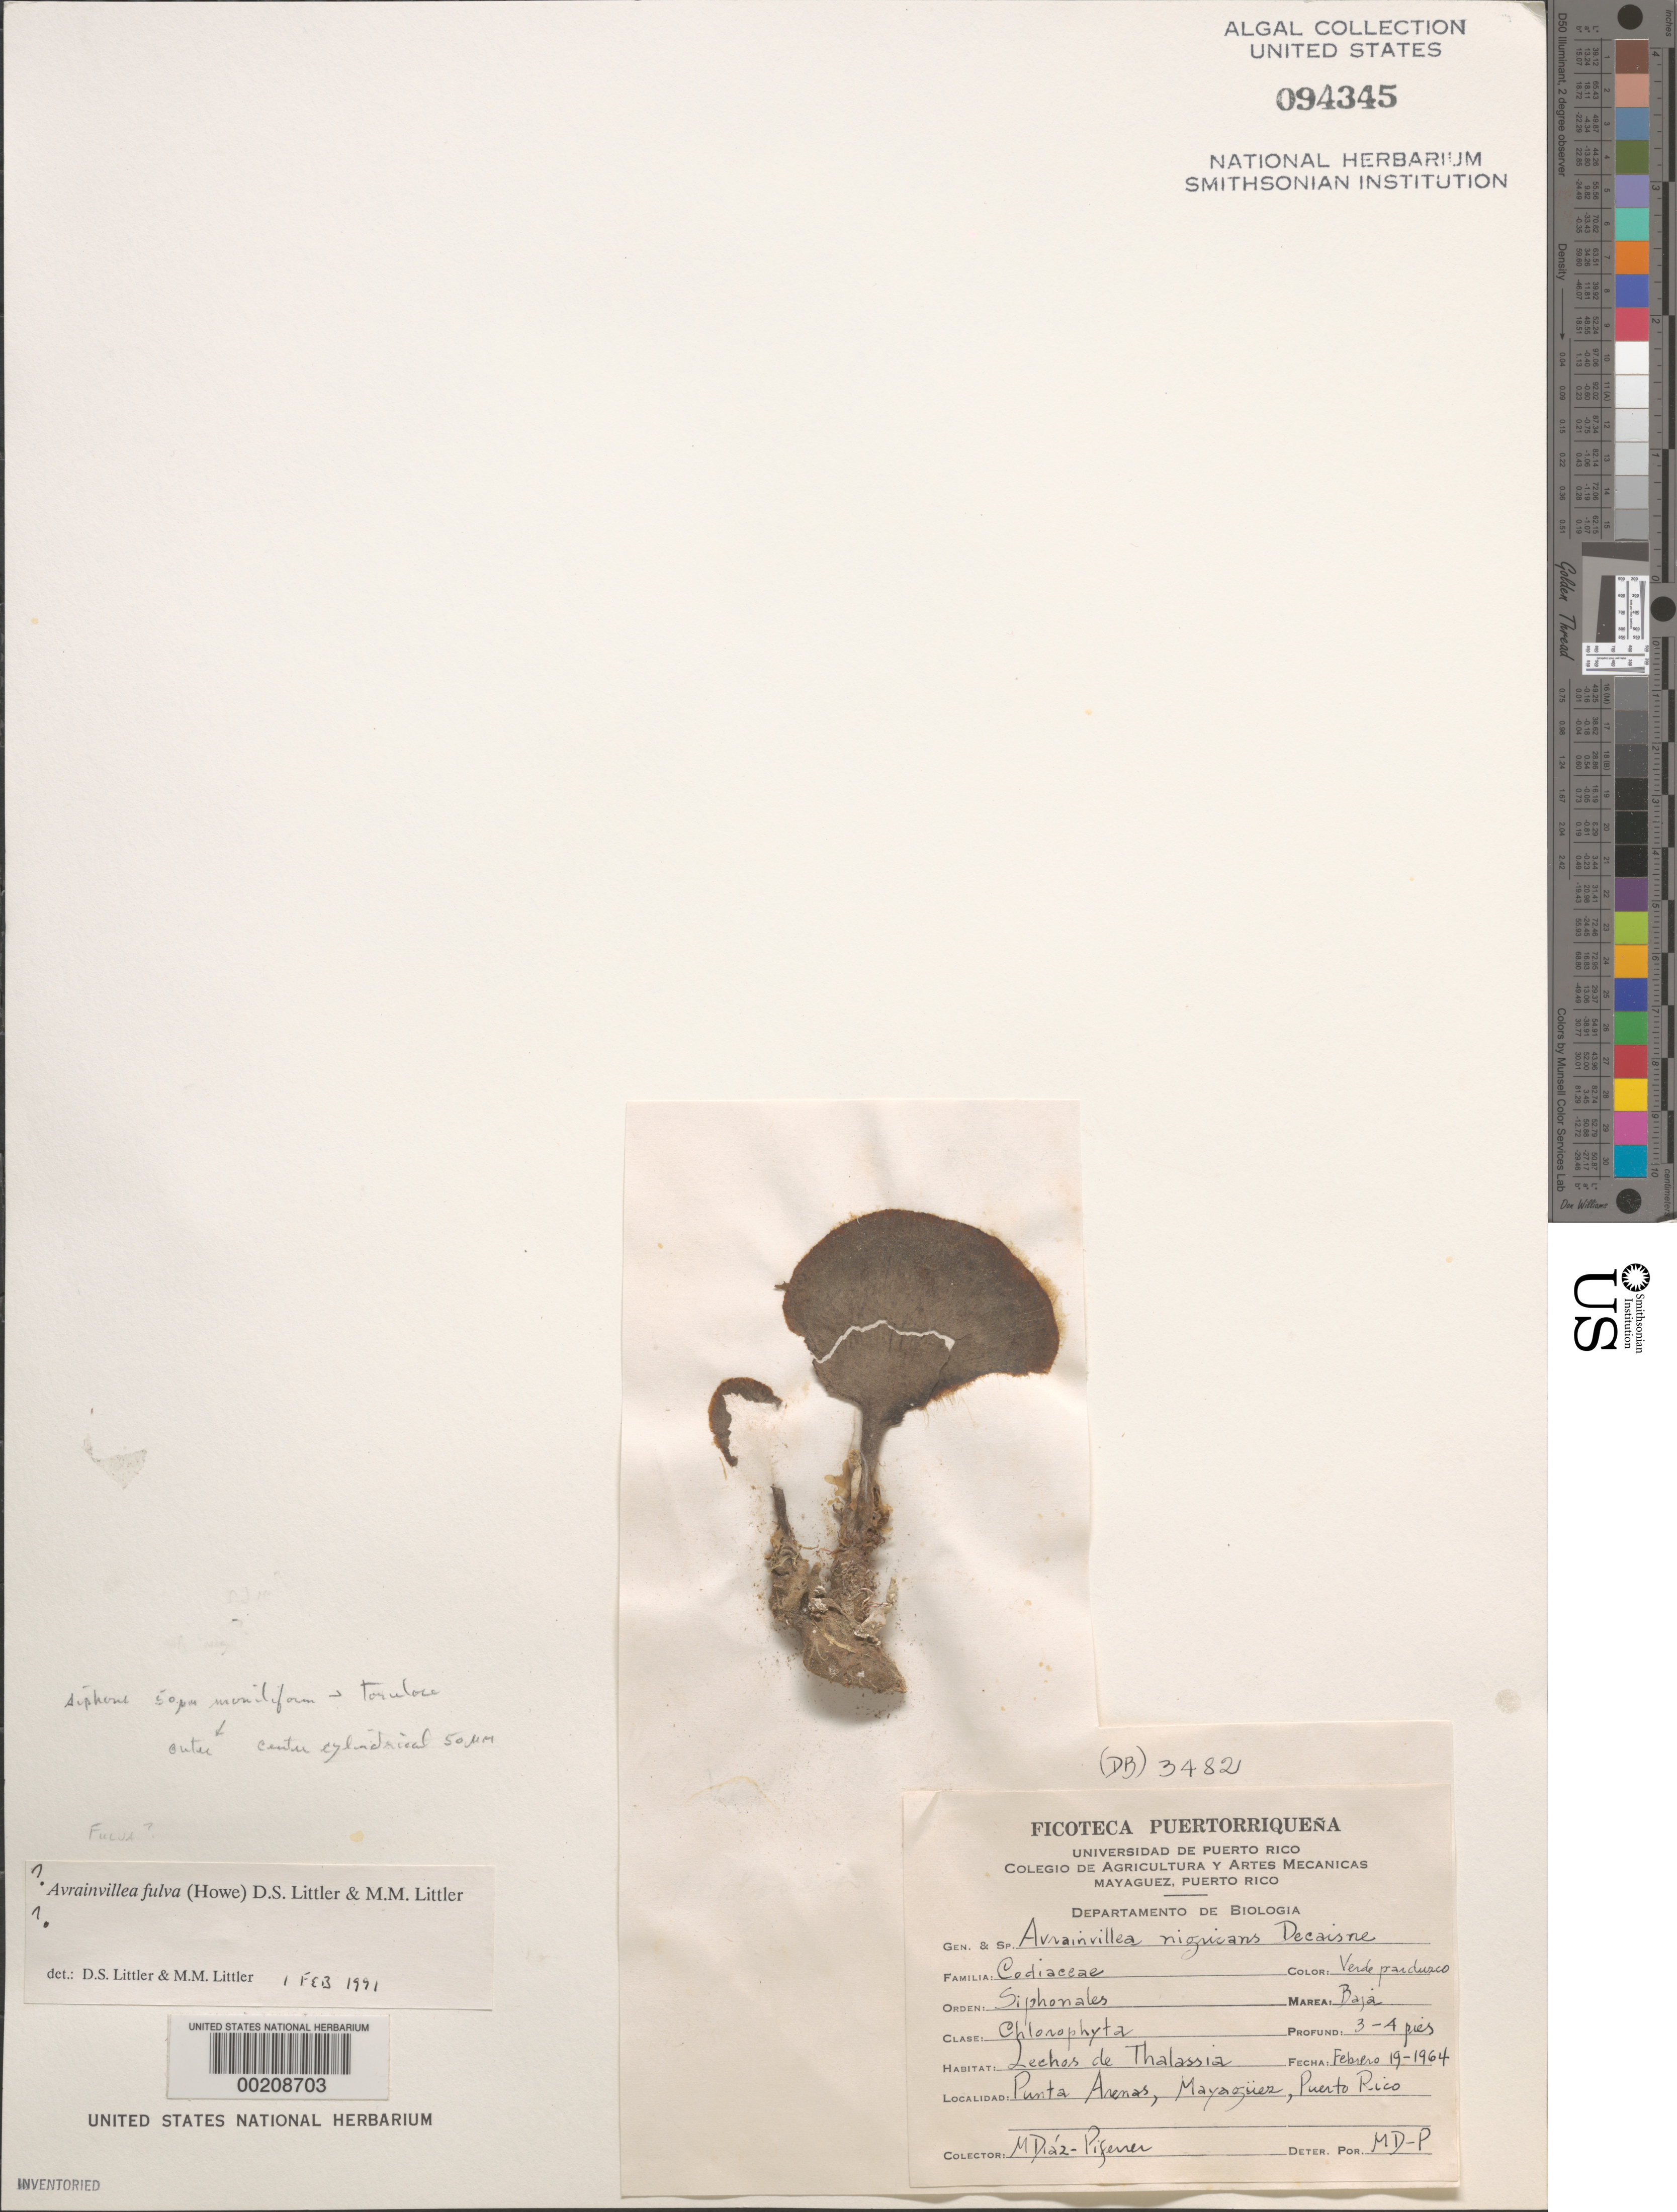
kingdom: Plantae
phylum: Chlorophyta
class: Ulvophyceae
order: Bryopsidales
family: Dichotomosiphonaceae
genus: Avrainvillea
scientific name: Avrainvillea fulva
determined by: Littler, D. S.; Littler, M. M.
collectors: M. Diaz-Piferrer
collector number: Db-3482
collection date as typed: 19 Feb 1964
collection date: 1964-02-19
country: Puerto Rico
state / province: Mayaguez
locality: Punta arenas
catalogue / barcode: US 94345